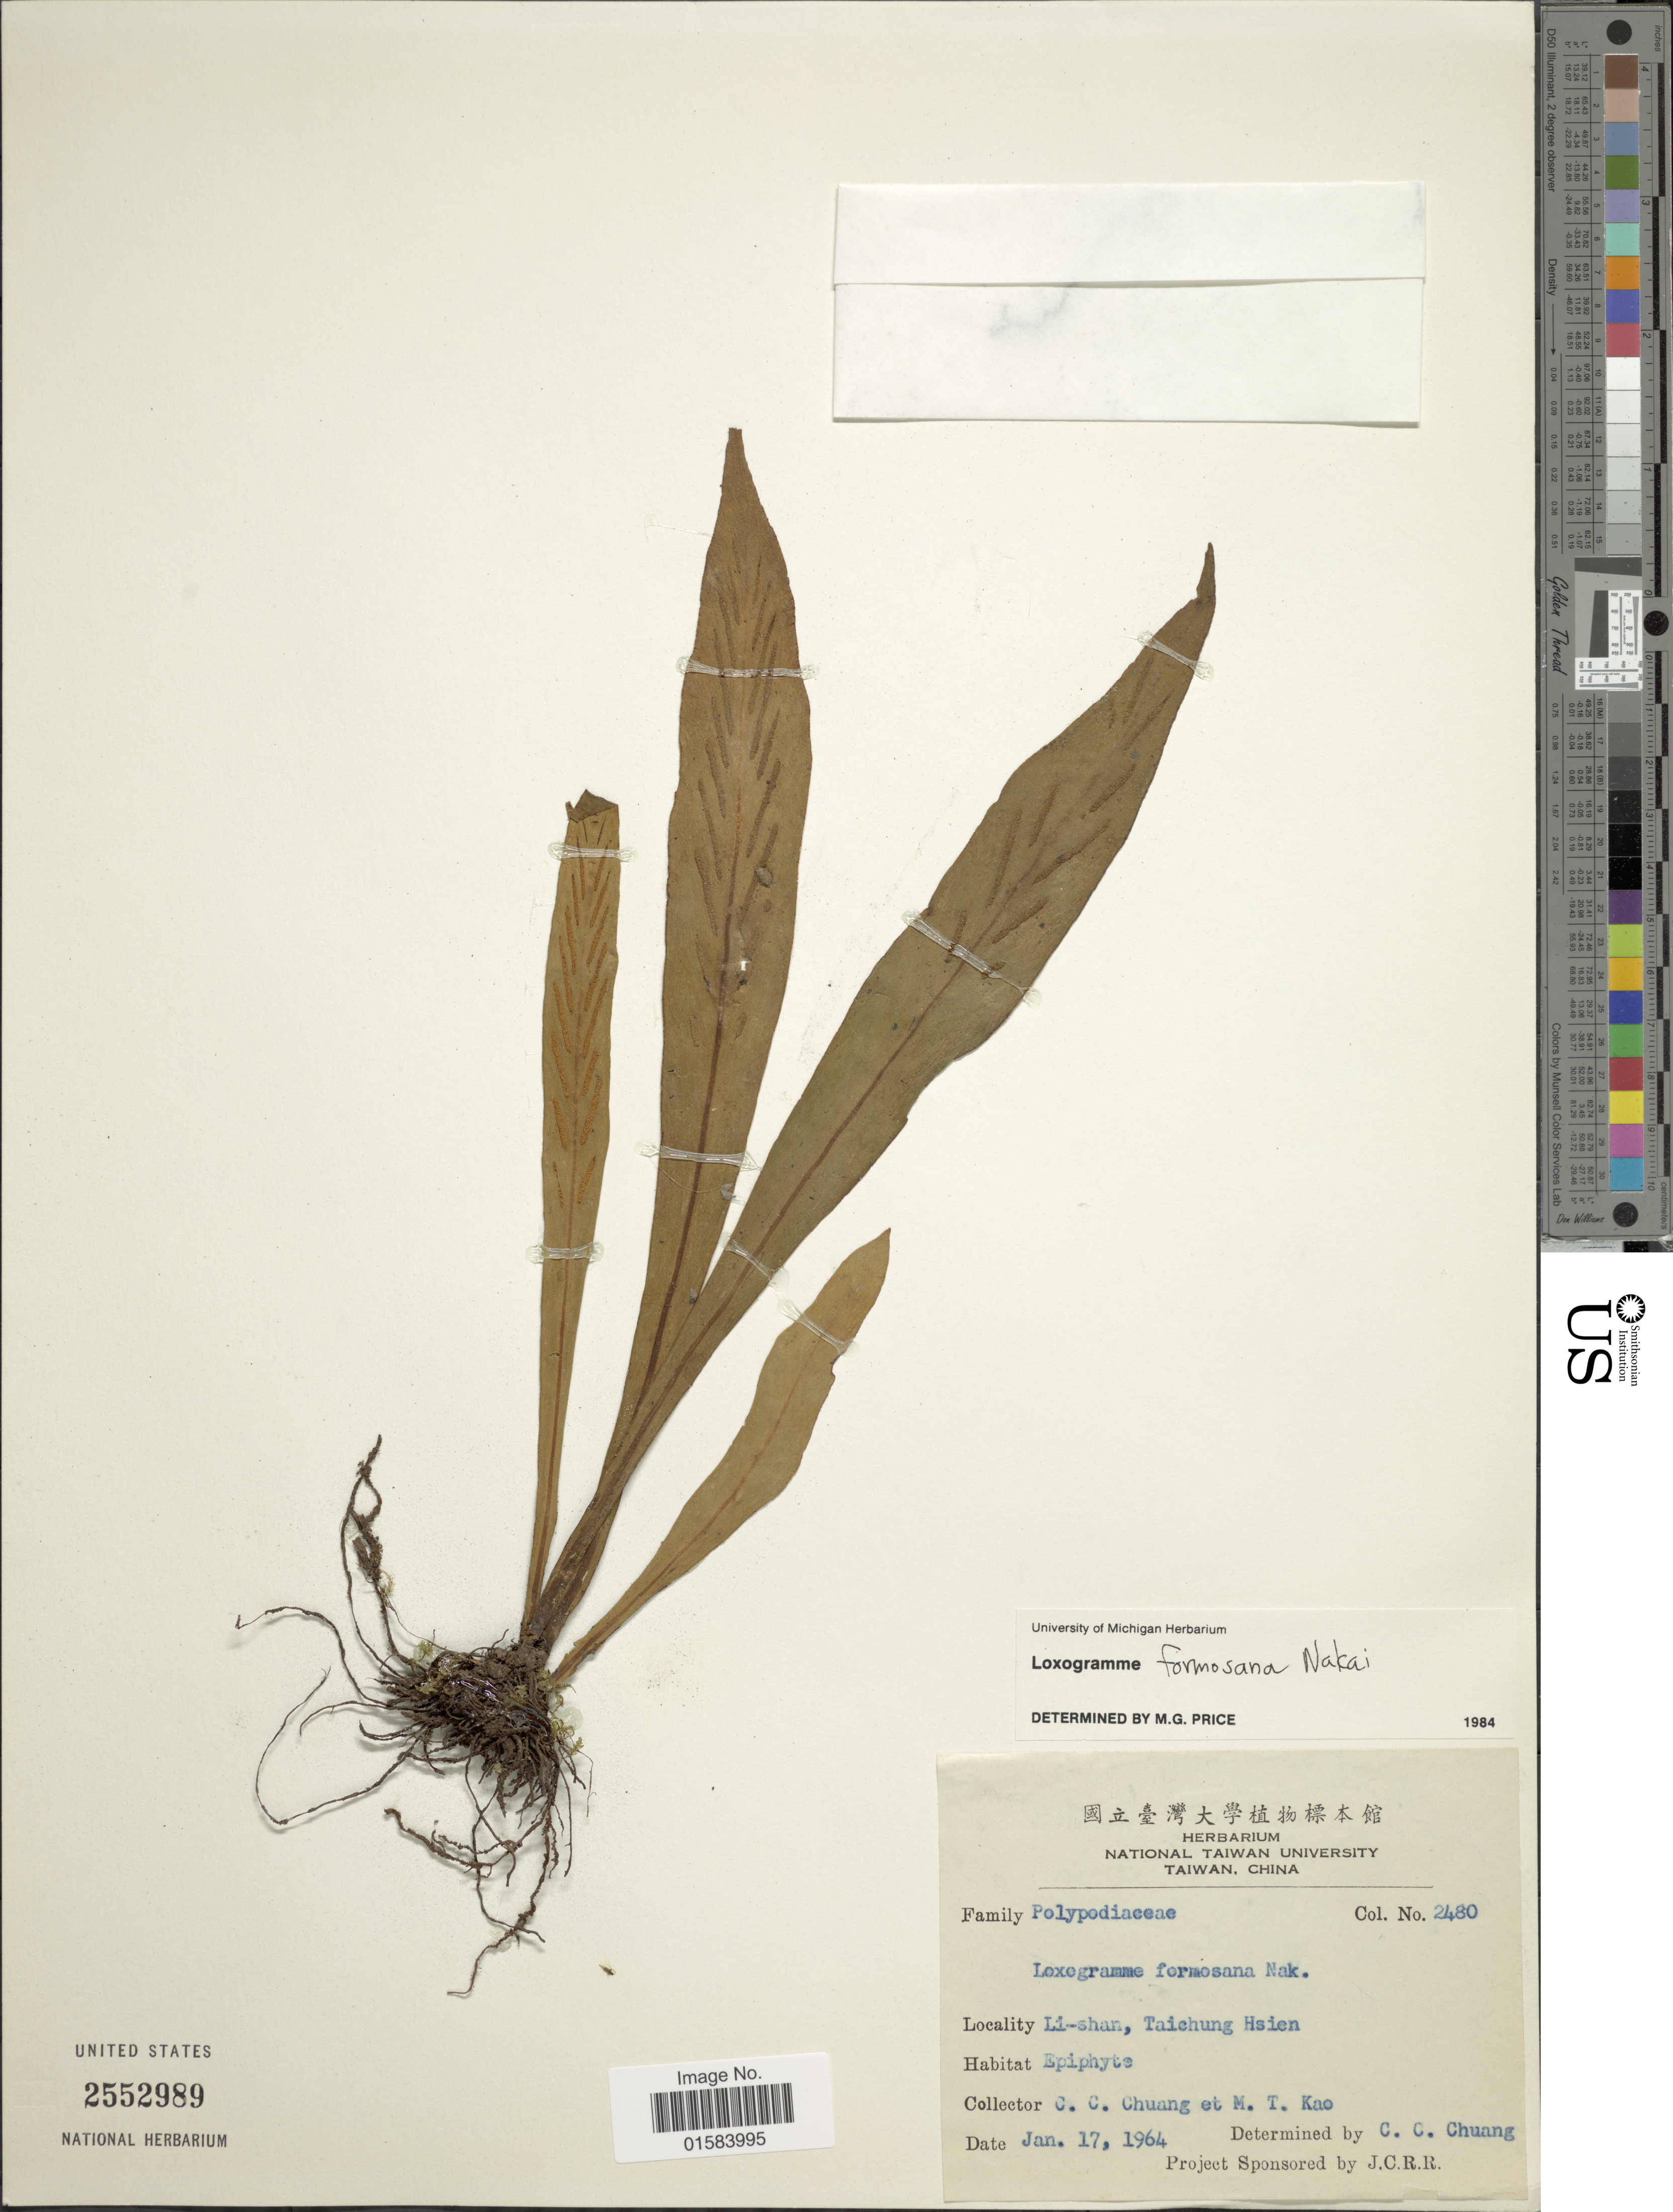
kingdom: Plantae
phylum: Tracheophyta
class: Polypodiopsida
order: Polypodiales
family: Polypodiaceae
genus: Loxogramme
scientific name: Loxogramme formosana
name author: Nakai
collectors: C. C. Chuang & M. T. Kao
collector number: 2480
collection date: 1964-01-17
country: Taiwan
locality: Li-shan, Taichung Hsien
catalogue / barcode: US 2552989